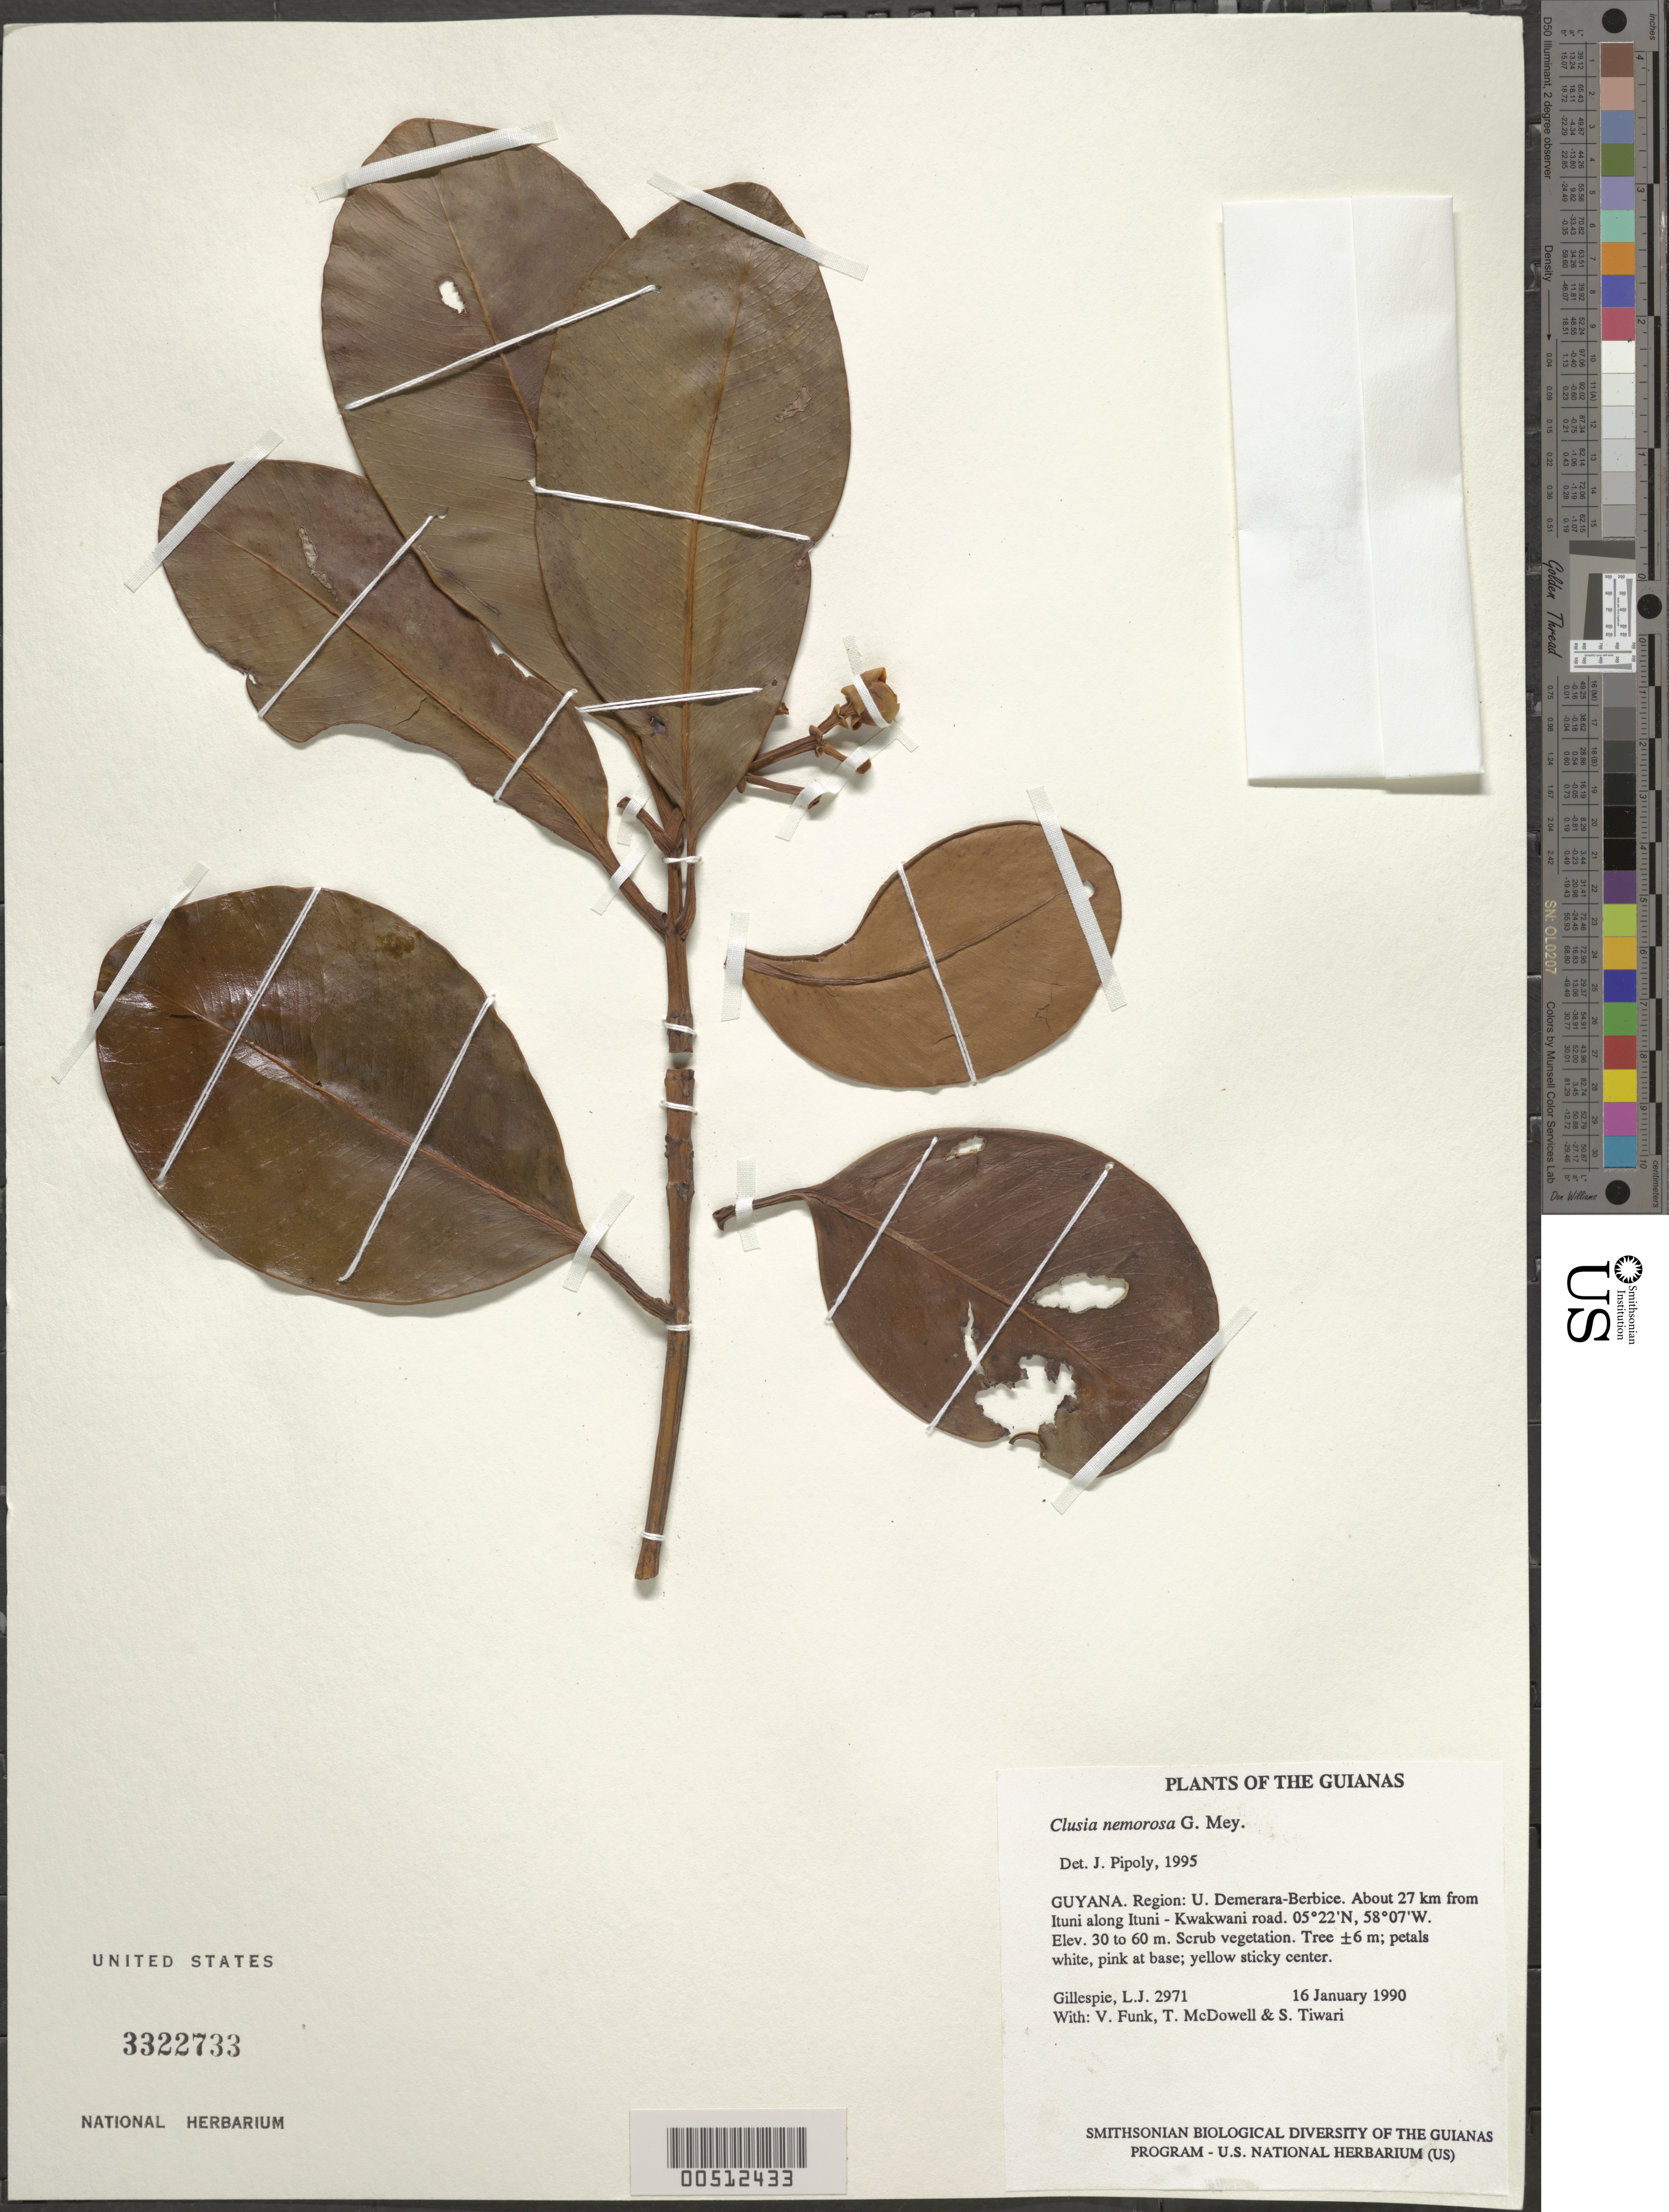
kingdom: Plantae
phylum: Tracheophyta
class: Magnoliopsida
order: Malpighiales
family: Clusiaceae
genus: Clusia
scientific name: Clusia nemorosa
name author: G. Mey.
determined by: Pipoly, J. J., III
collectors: L. J. Gillespie, V. Funk, T. McDowell & S. Tiwari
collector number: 2971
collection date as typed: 16 January 1990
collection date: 1990-01-16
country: Guyana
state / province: U. Demerara-Berbice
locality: About 27 km from Ituni along Ituni - Kwakwani road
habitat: Scrub vegetation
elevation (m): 30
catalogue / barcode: US 3322733